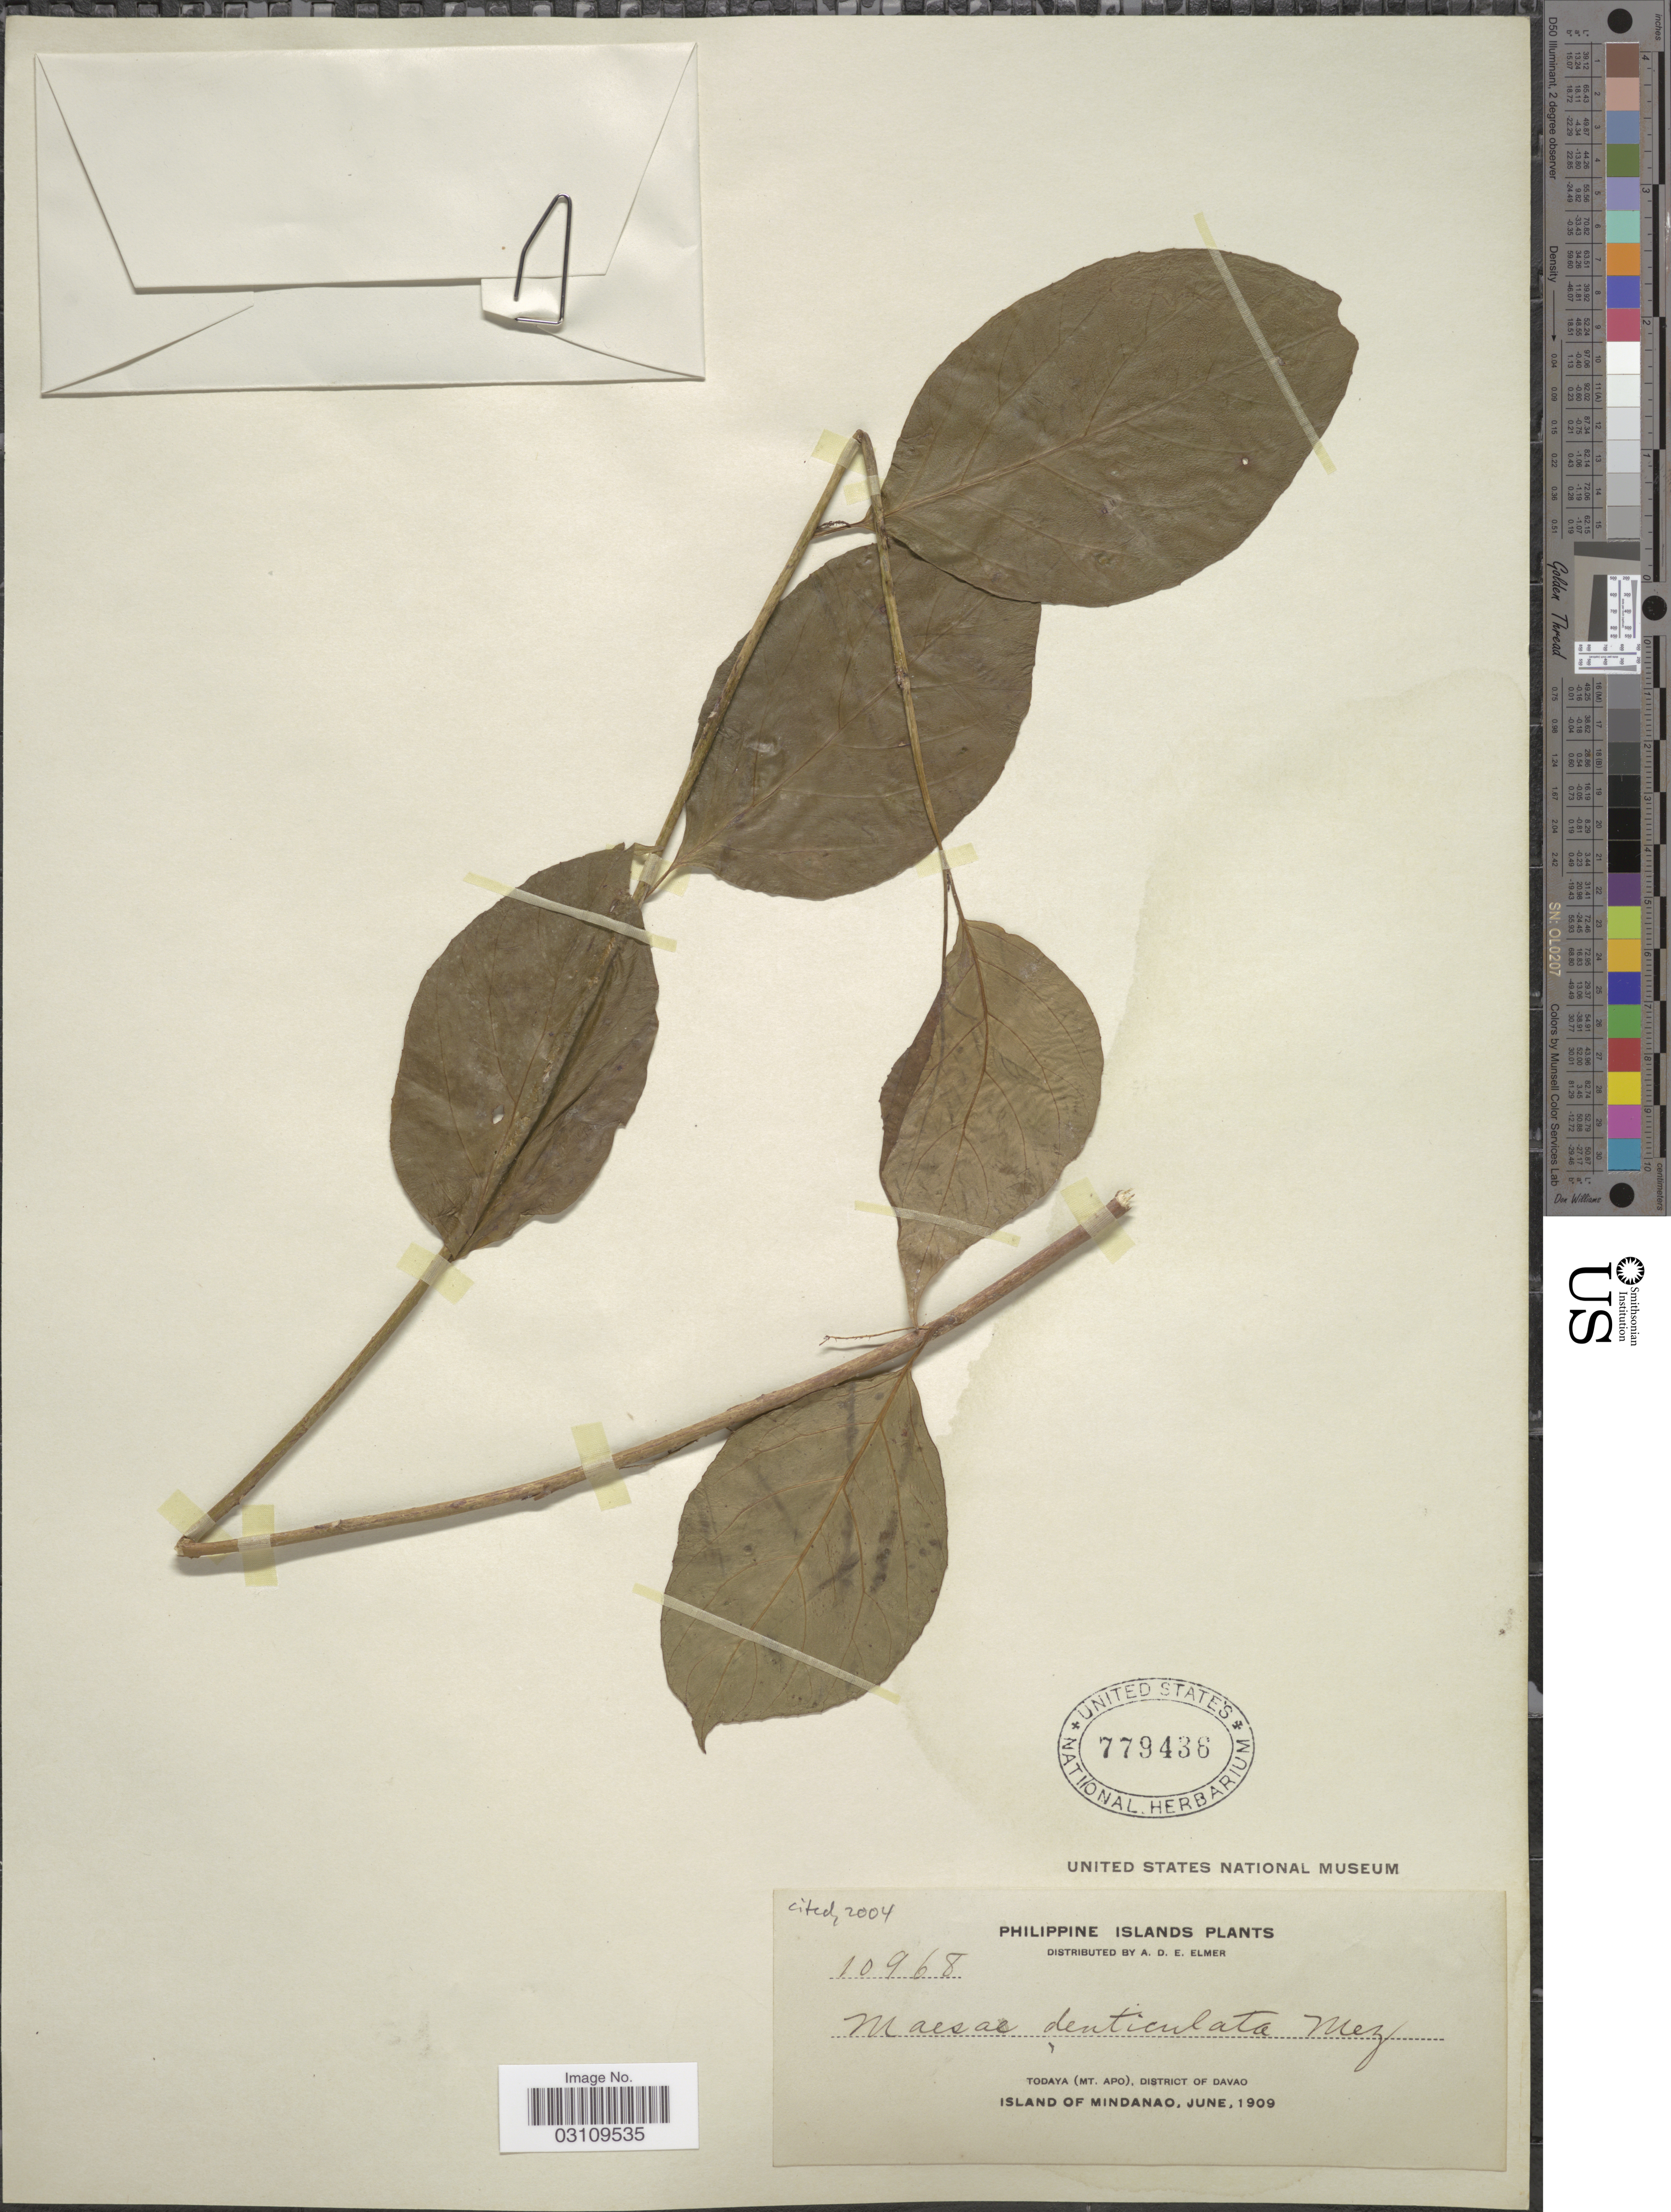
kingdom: Plantae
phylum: Tracheophyta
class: Magnoliopsida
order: Ericales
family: Primulaceae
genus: Maesa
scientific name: Maesa denticulata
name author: Mez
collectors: A. D. E. Elmer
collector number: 10968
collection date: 1909-06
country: Philippines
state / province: Davao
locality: Todaya (Mt. Apo), District of Davao, Island of Mindanao.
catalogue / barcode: US 779436